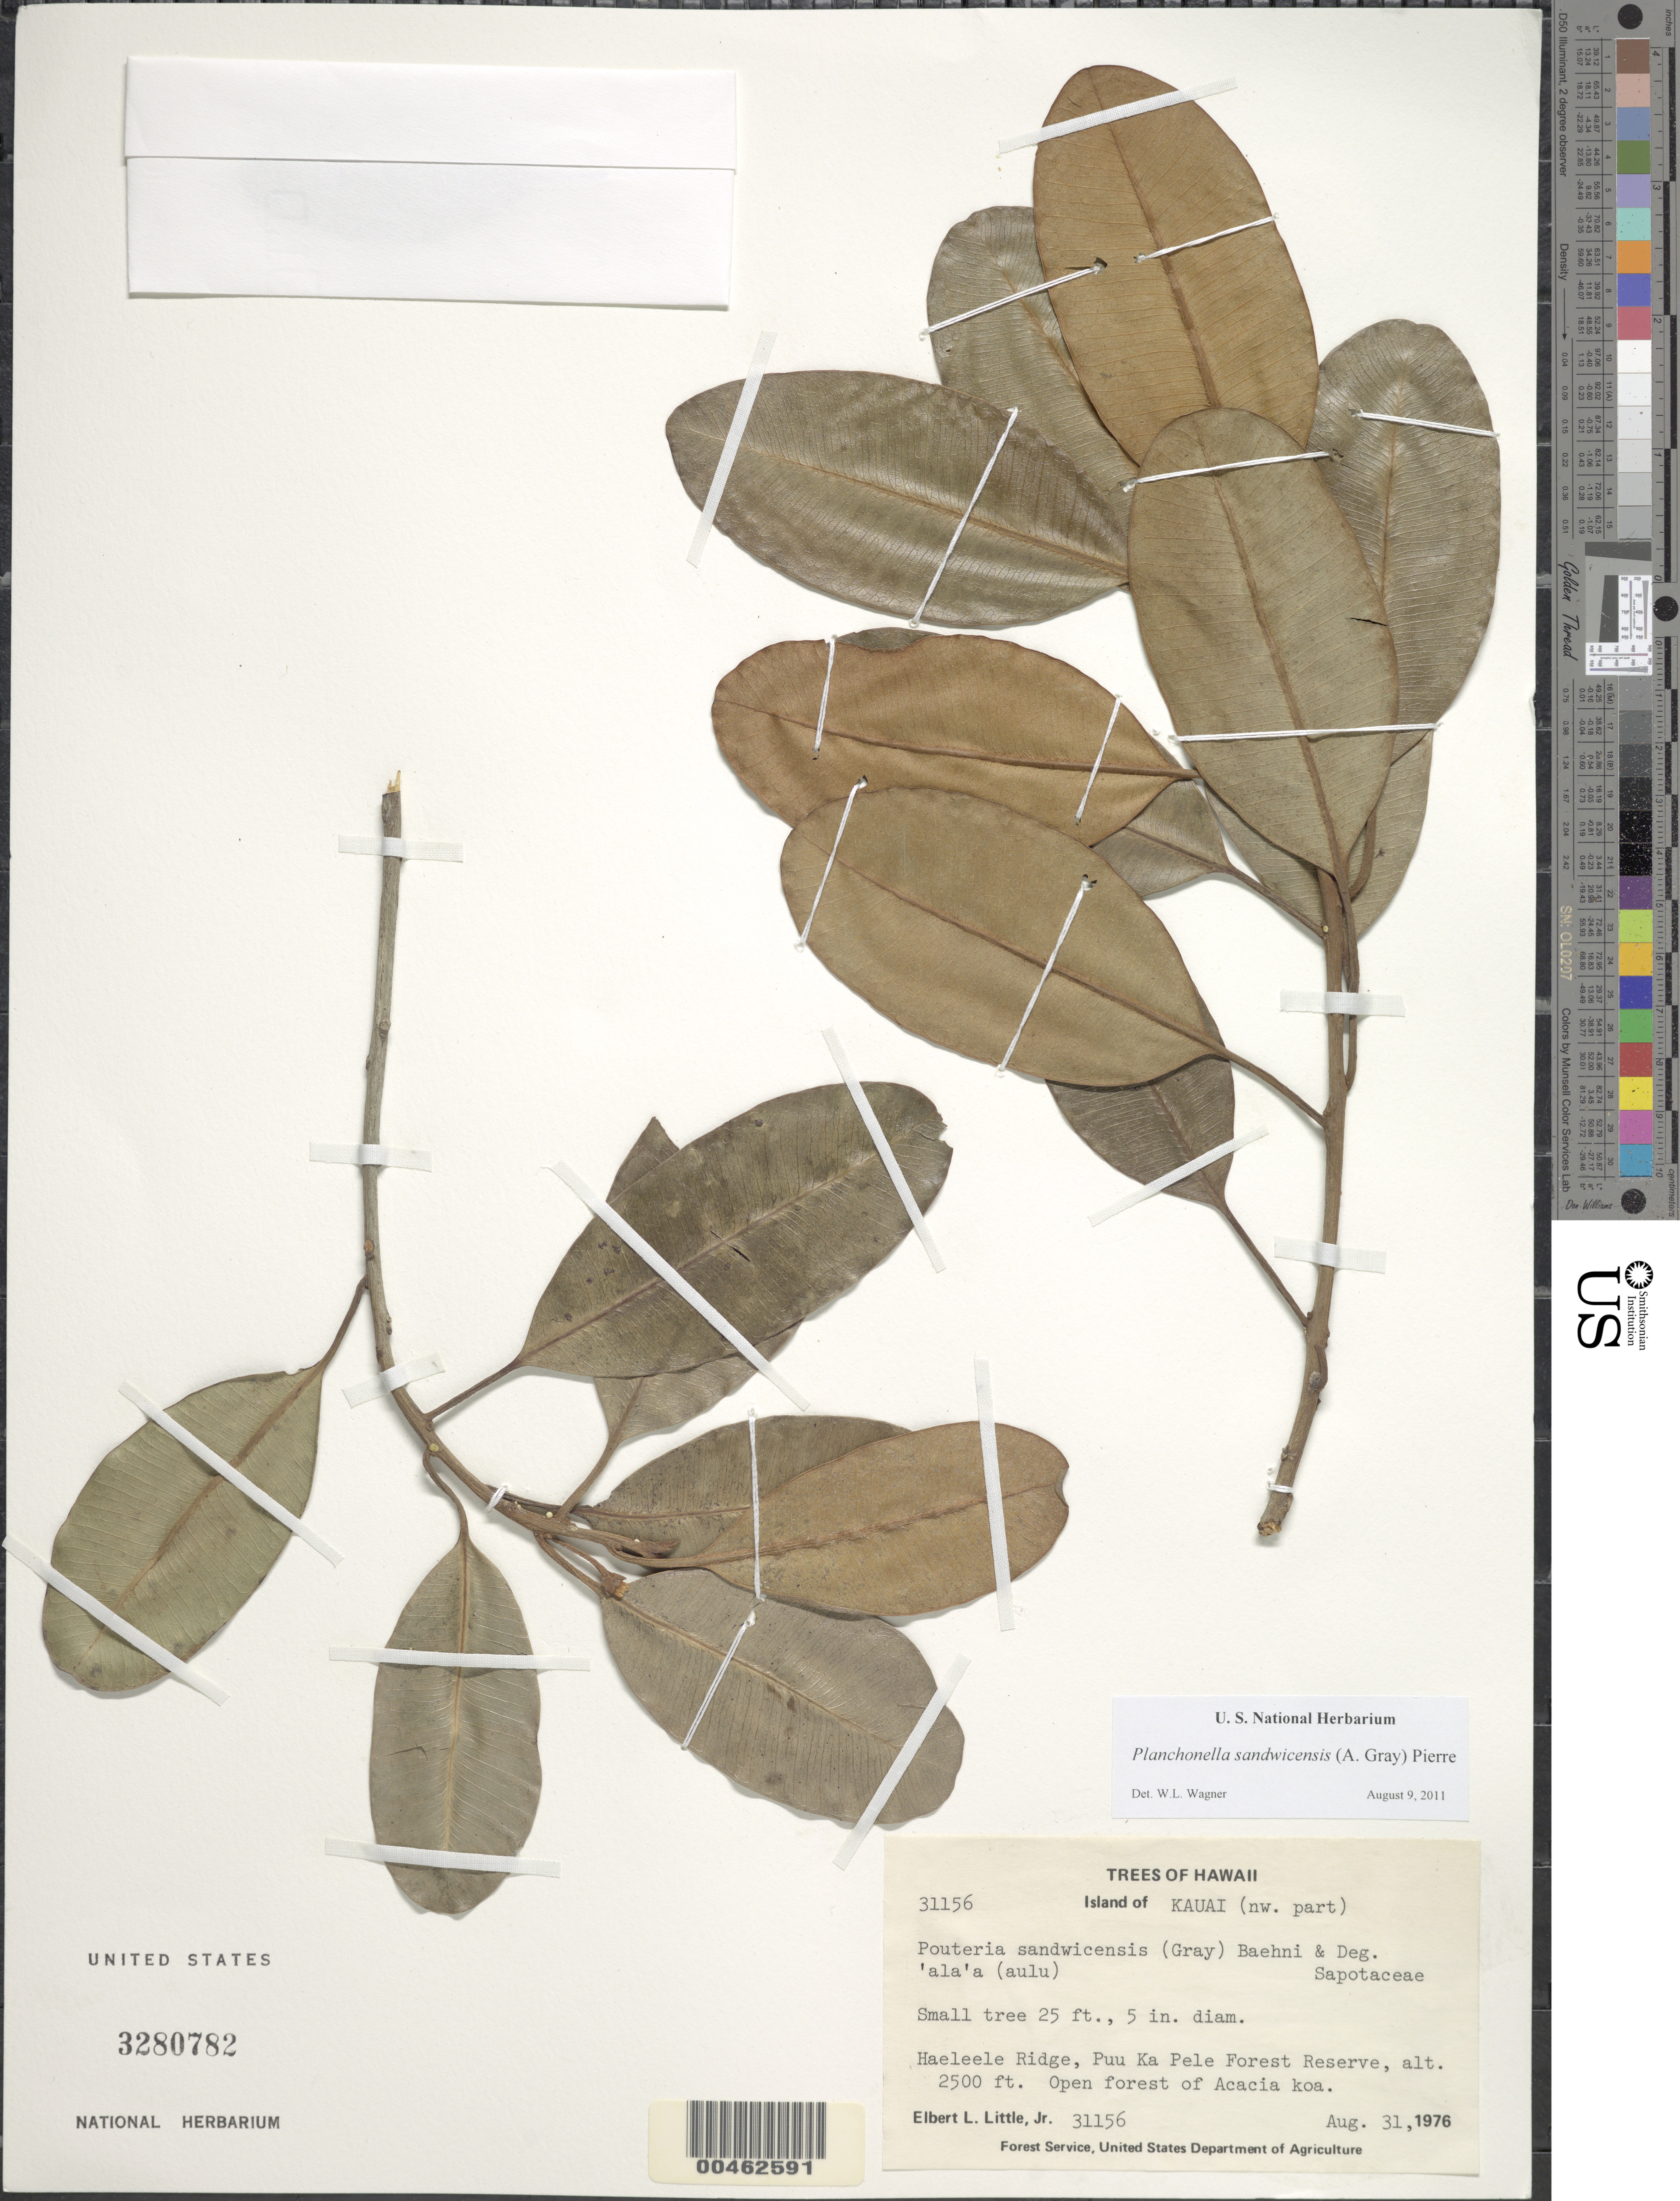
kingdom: Plantae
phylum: Tracheophyta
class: Magnoliopsida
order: Ericales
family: Sapotaceae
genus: Planchonella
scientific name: Planchonella sandwicensis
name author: (A. Gray) Pierre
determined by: Havran, J. C.; et al.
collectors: E. L. Little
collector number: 31156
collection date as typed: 31 Aug 1976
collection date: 1976-08-31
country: United States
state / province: Hawaii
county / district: Kauai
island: Kaua'i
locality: NW part of Kauai, Haeleele Ridge, Puu Ka Pele Forest Reserve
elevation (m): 762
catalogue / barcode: US 3280782